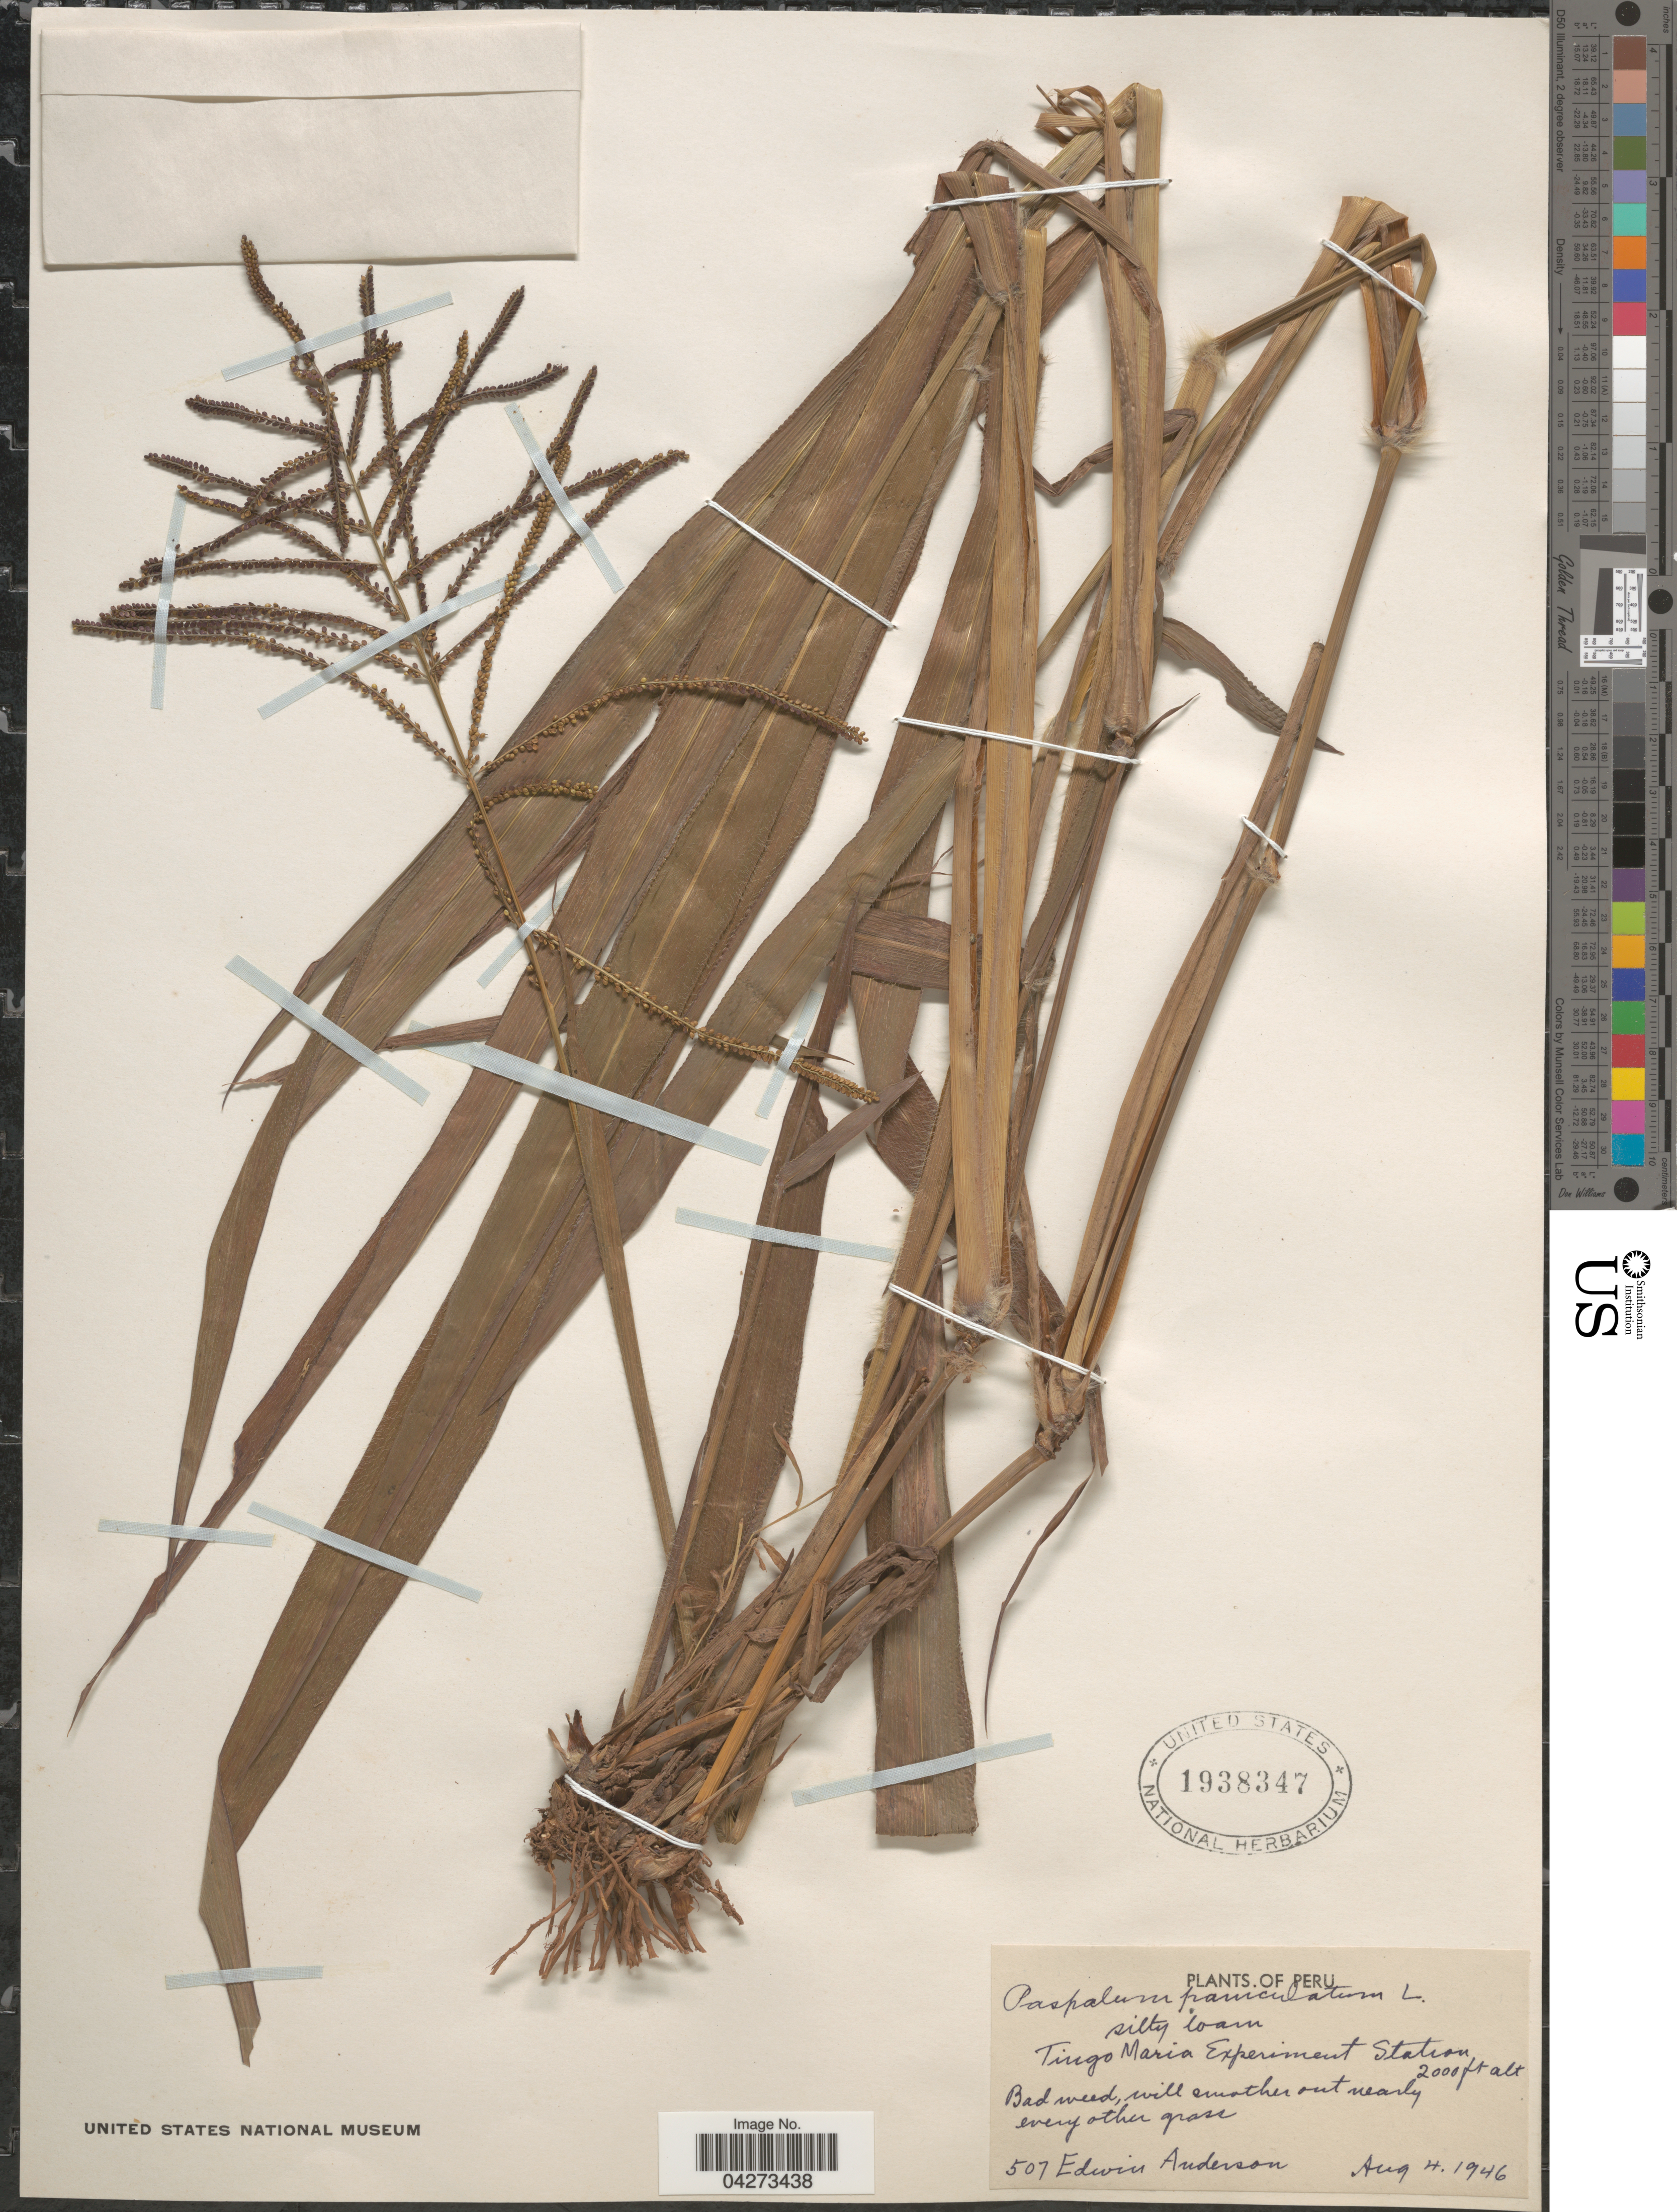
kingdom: Plantae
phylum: Tracheophyta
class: Liliopsida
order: Poales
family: Poaceae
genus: Paspalum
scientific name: Paspalum paniculatum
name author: L.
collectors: E. Anderson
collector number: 507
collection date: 1946-08-04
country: Peru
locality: Tingo Maria Experiment Station.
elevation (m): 610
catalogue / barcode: US 1938347